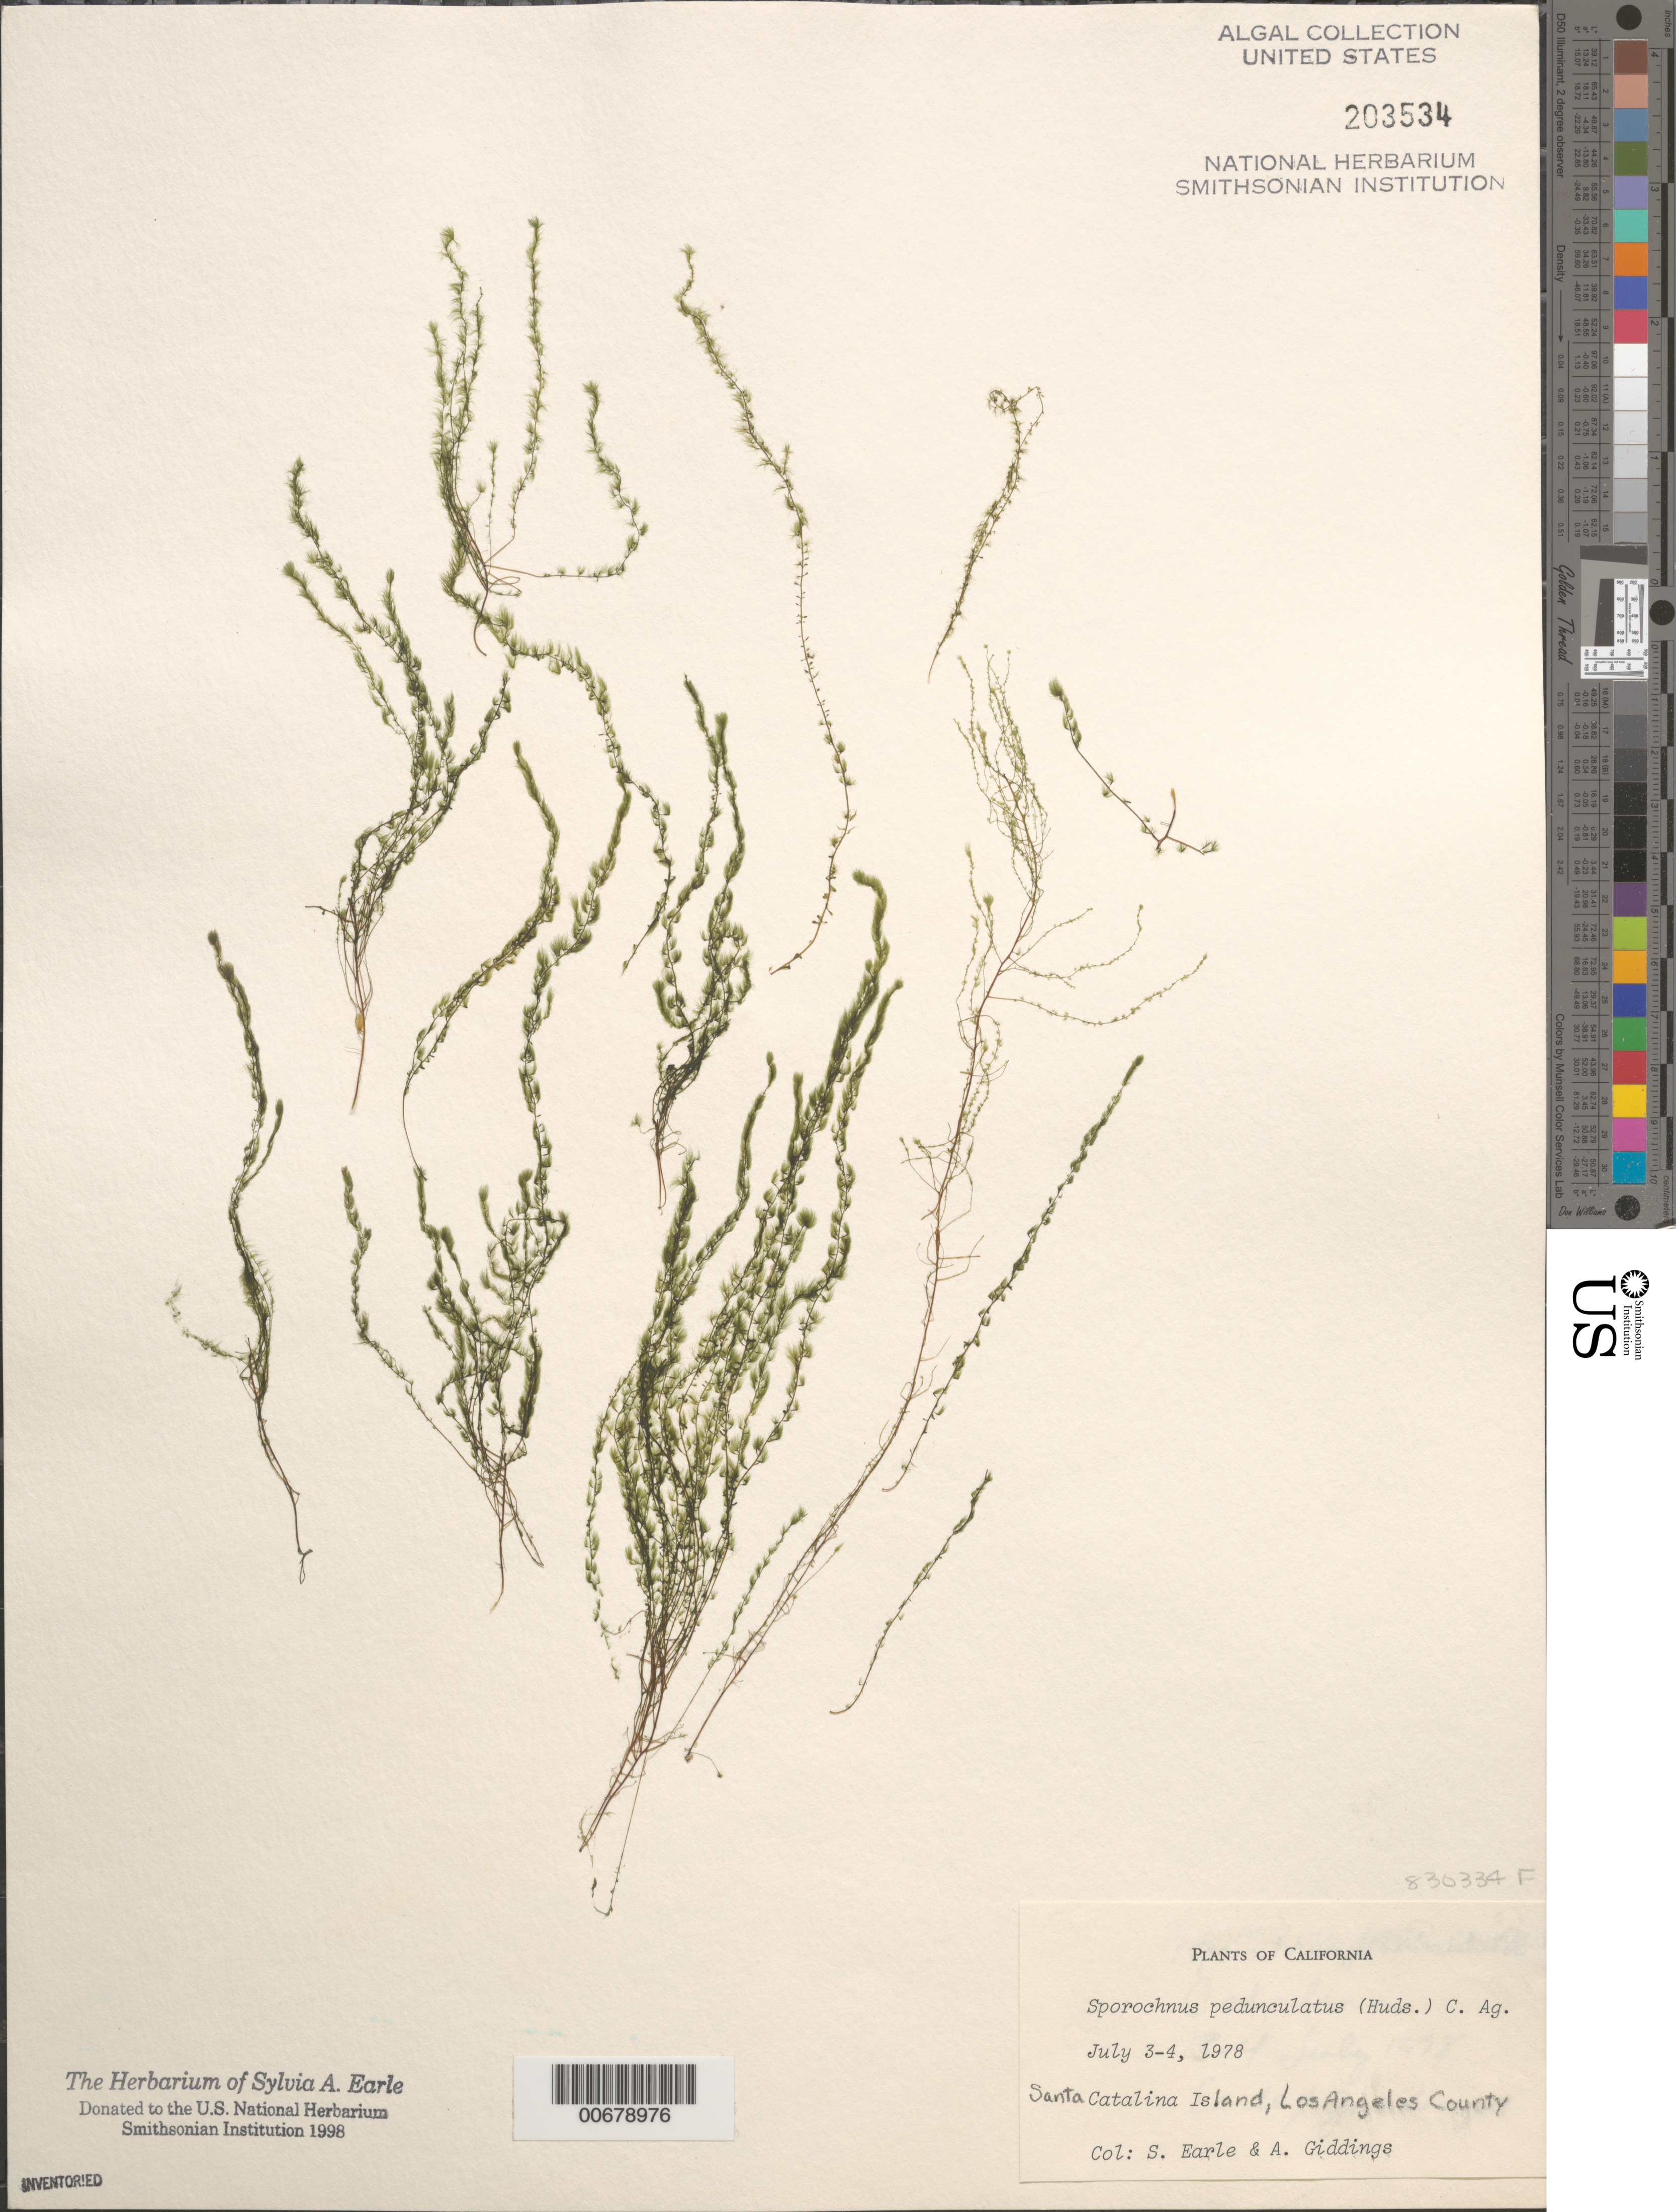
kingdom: Chromista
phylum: Ochrophyta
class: Phaeophyceae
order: Sporochnales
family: Sporochnaceae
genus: Sporochnus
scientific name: Sporochnus pedunculatus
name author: (Huds.) C. Agardh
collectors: S. A. Earle & A. Giddings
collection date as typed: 03 Jul 1978 to 04 Jul 1978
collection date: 1978-07-03/1978-07-04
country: United States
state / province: California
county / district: Los Angeles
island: Santa Catalina Island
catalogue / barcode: US 203534